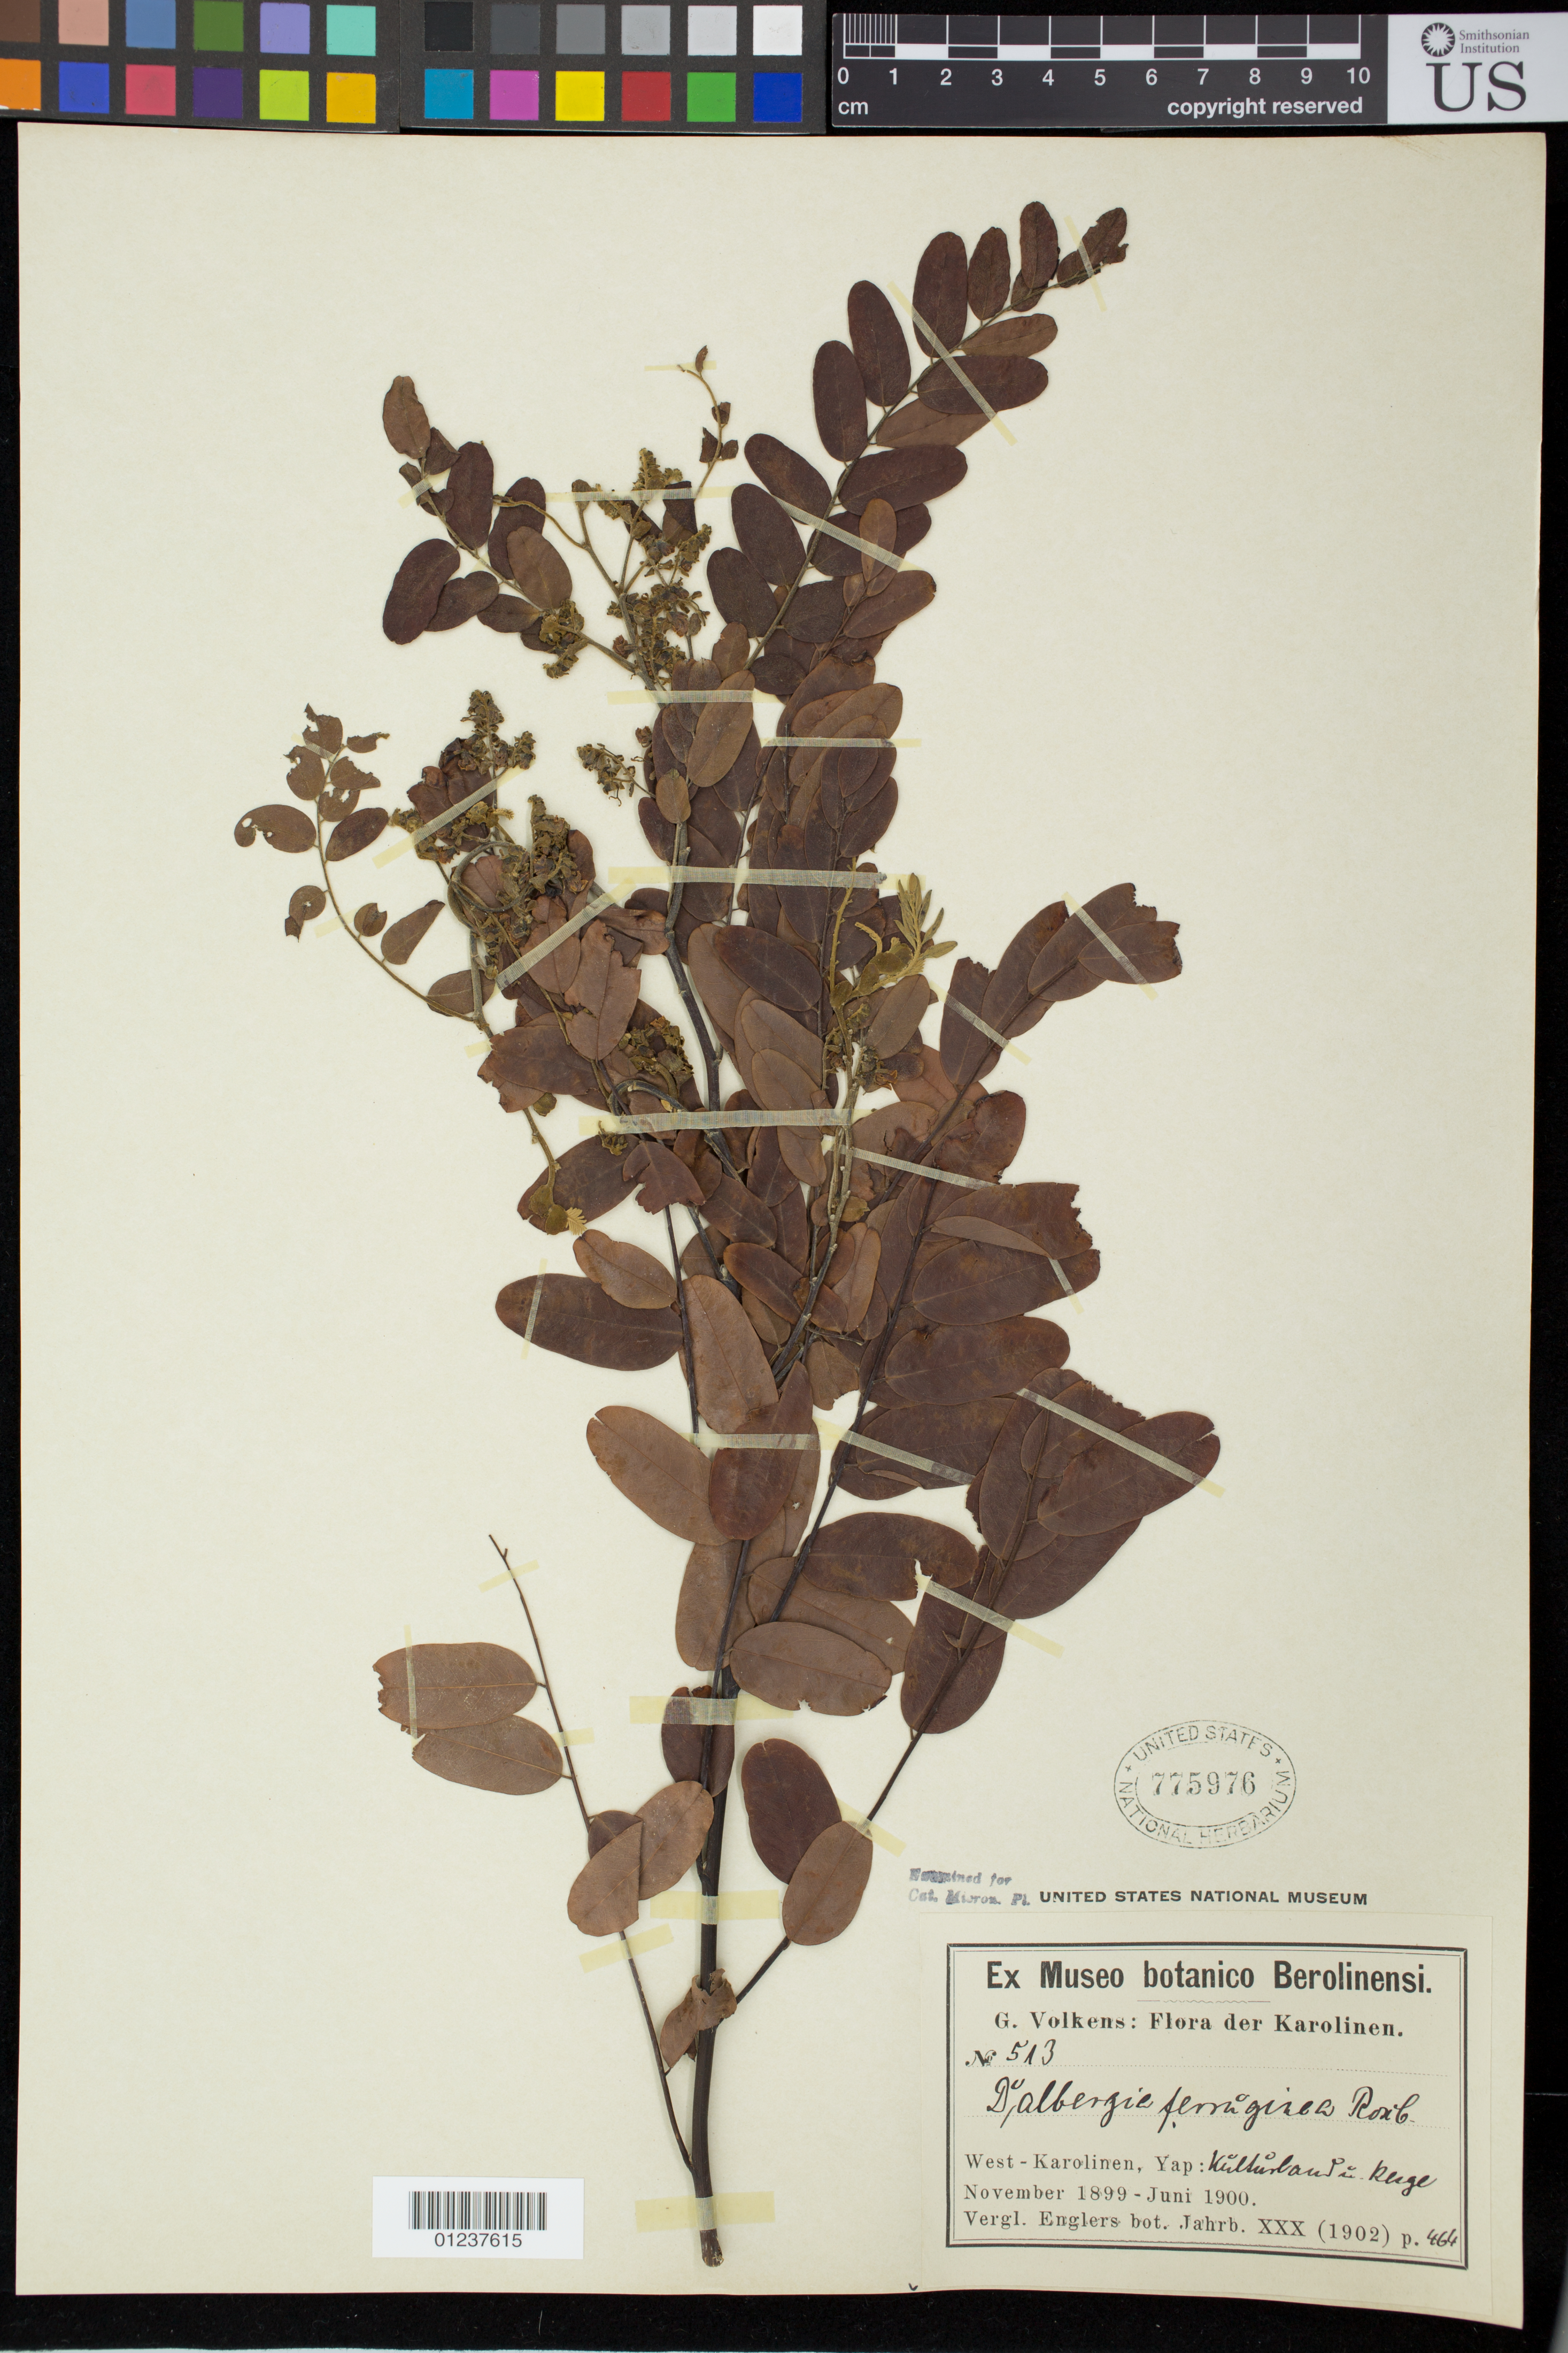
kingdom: Plantae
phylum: Tracheophyta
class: Magnoliopsida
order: Fabales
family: Fabaceae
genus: Dalbergia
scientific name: Dalbergia ferruginea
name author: Roxb.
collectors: G. Volkens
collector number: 513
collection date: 1899-11/1900-06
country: Micronesia, Federated States of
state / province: Yap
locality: West - Karolinen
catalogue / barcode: US 775976